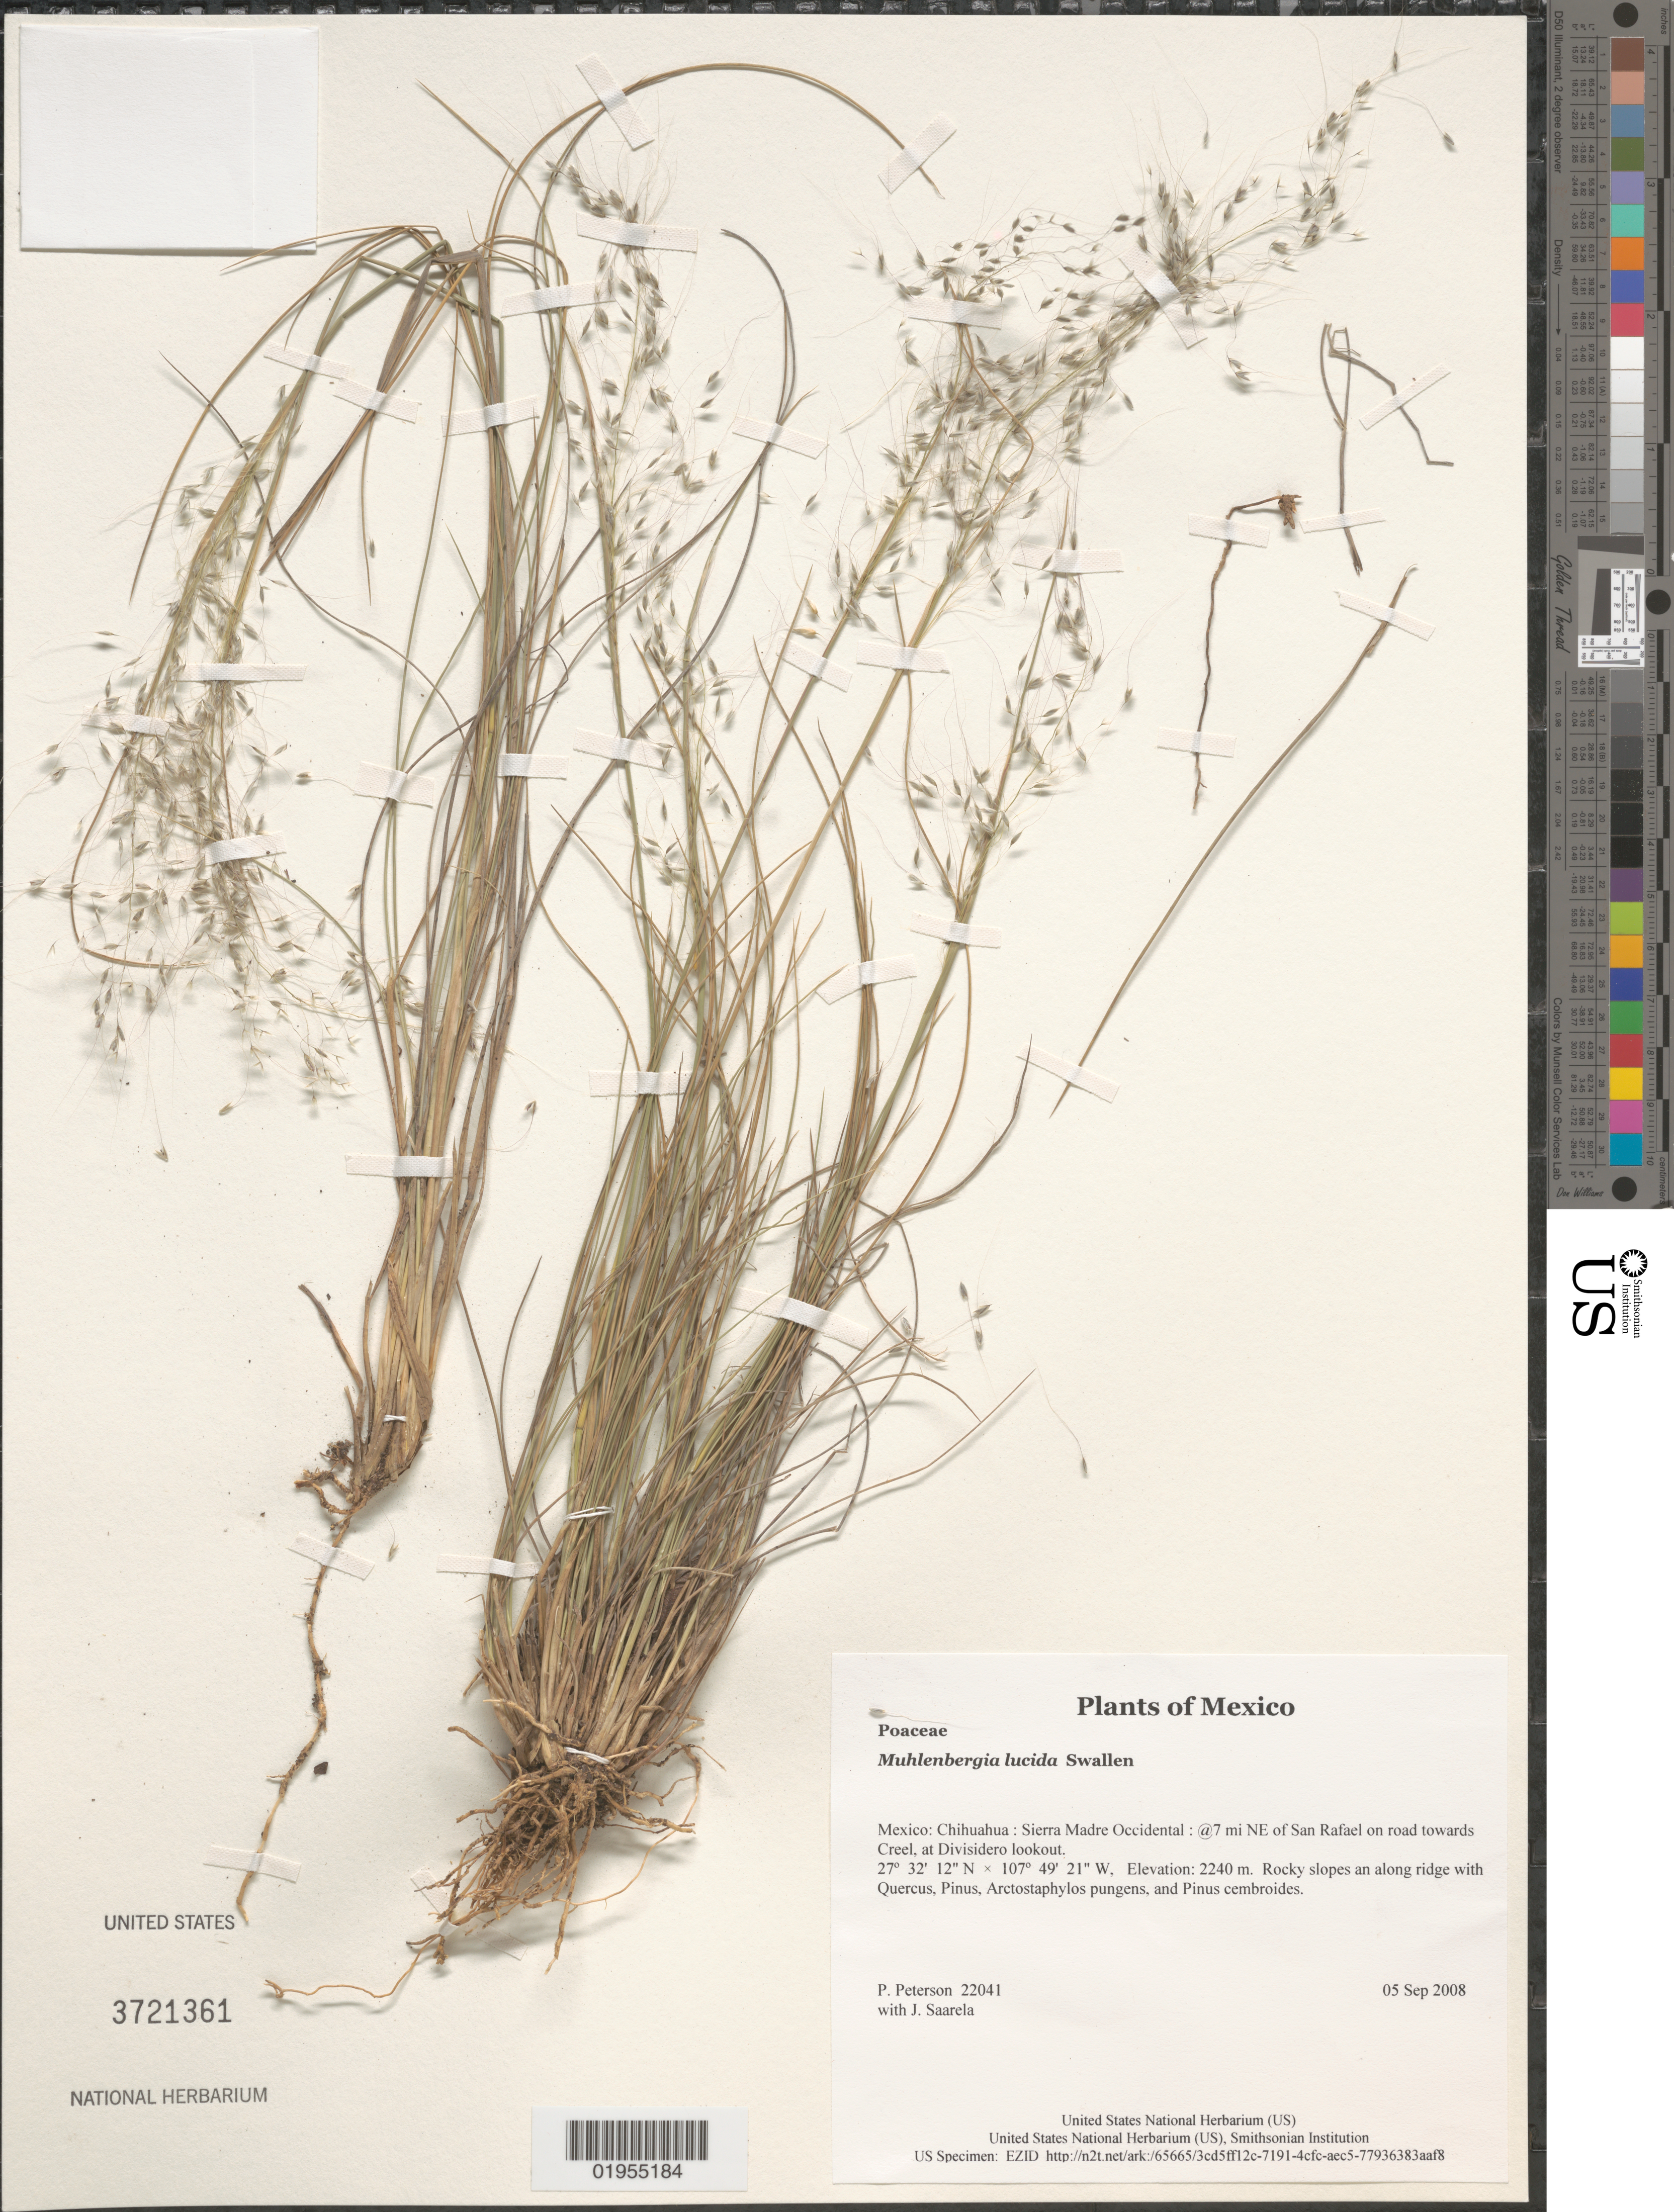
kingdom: Plantae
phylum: Tracheophyta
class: Liliopsida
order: Poales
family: Poaceae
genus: Muhlenbergia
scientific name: Muhlenbergia lucida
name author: Swallen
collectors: P. M. Peterson & J. Saarela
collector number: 22041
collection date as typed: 05 Sep 2008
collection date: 2008-09-05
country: Mexico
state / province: Chihuahua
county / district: Sierra Madre Occidental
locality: @7 mi NE of San Rafael on road towards Creel, at Divisidero lookout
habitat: Rocky slopes an along ridge with Quercus, Pinus, Arctostaphylos pungens, and Pinus cembroides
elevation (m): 2240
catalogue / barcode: US 3721361